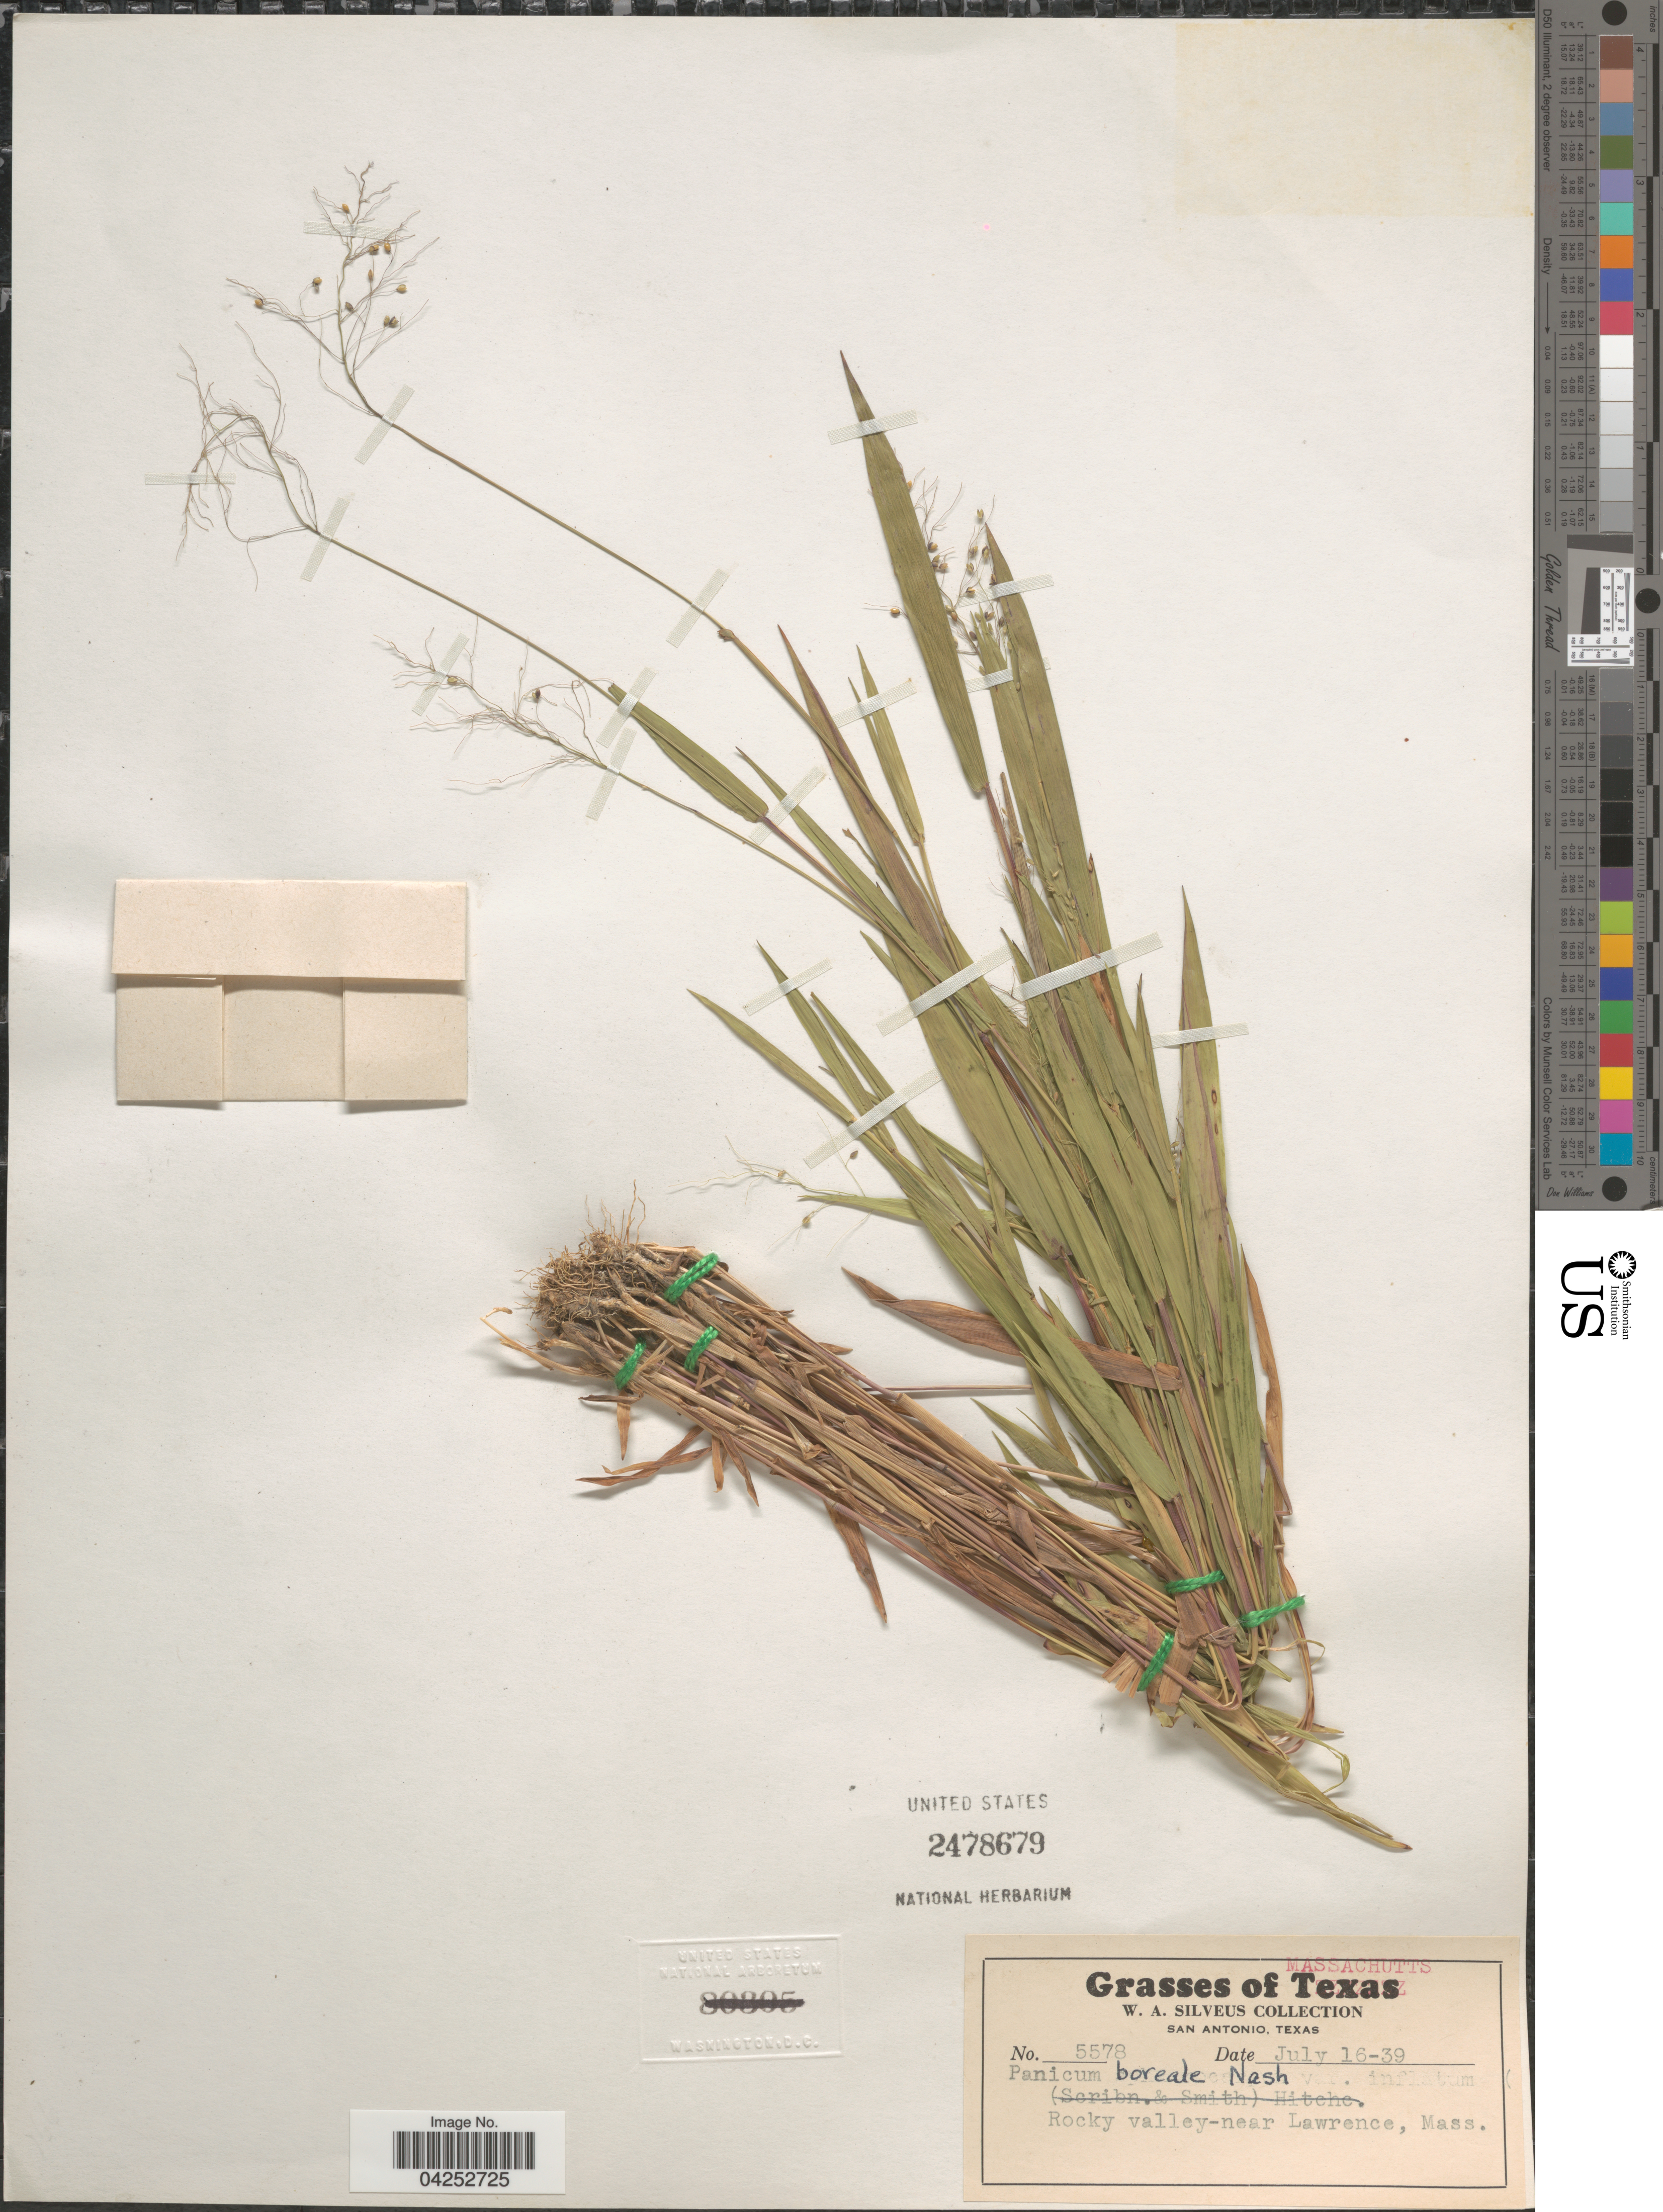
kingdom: Plantae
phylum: Tracheophyta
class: Liliopsida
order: Poales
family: Poaceae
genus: Dichanthelium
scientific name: Dichanthelium boreale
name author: (Nash) Freckmann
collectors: W. Silveus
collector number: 5578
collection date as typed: Transcribed d/m/y: 16/7/39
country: United States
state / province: Massachusetts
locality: Rocky valley - near Lawrence.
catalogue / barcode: US 2478679